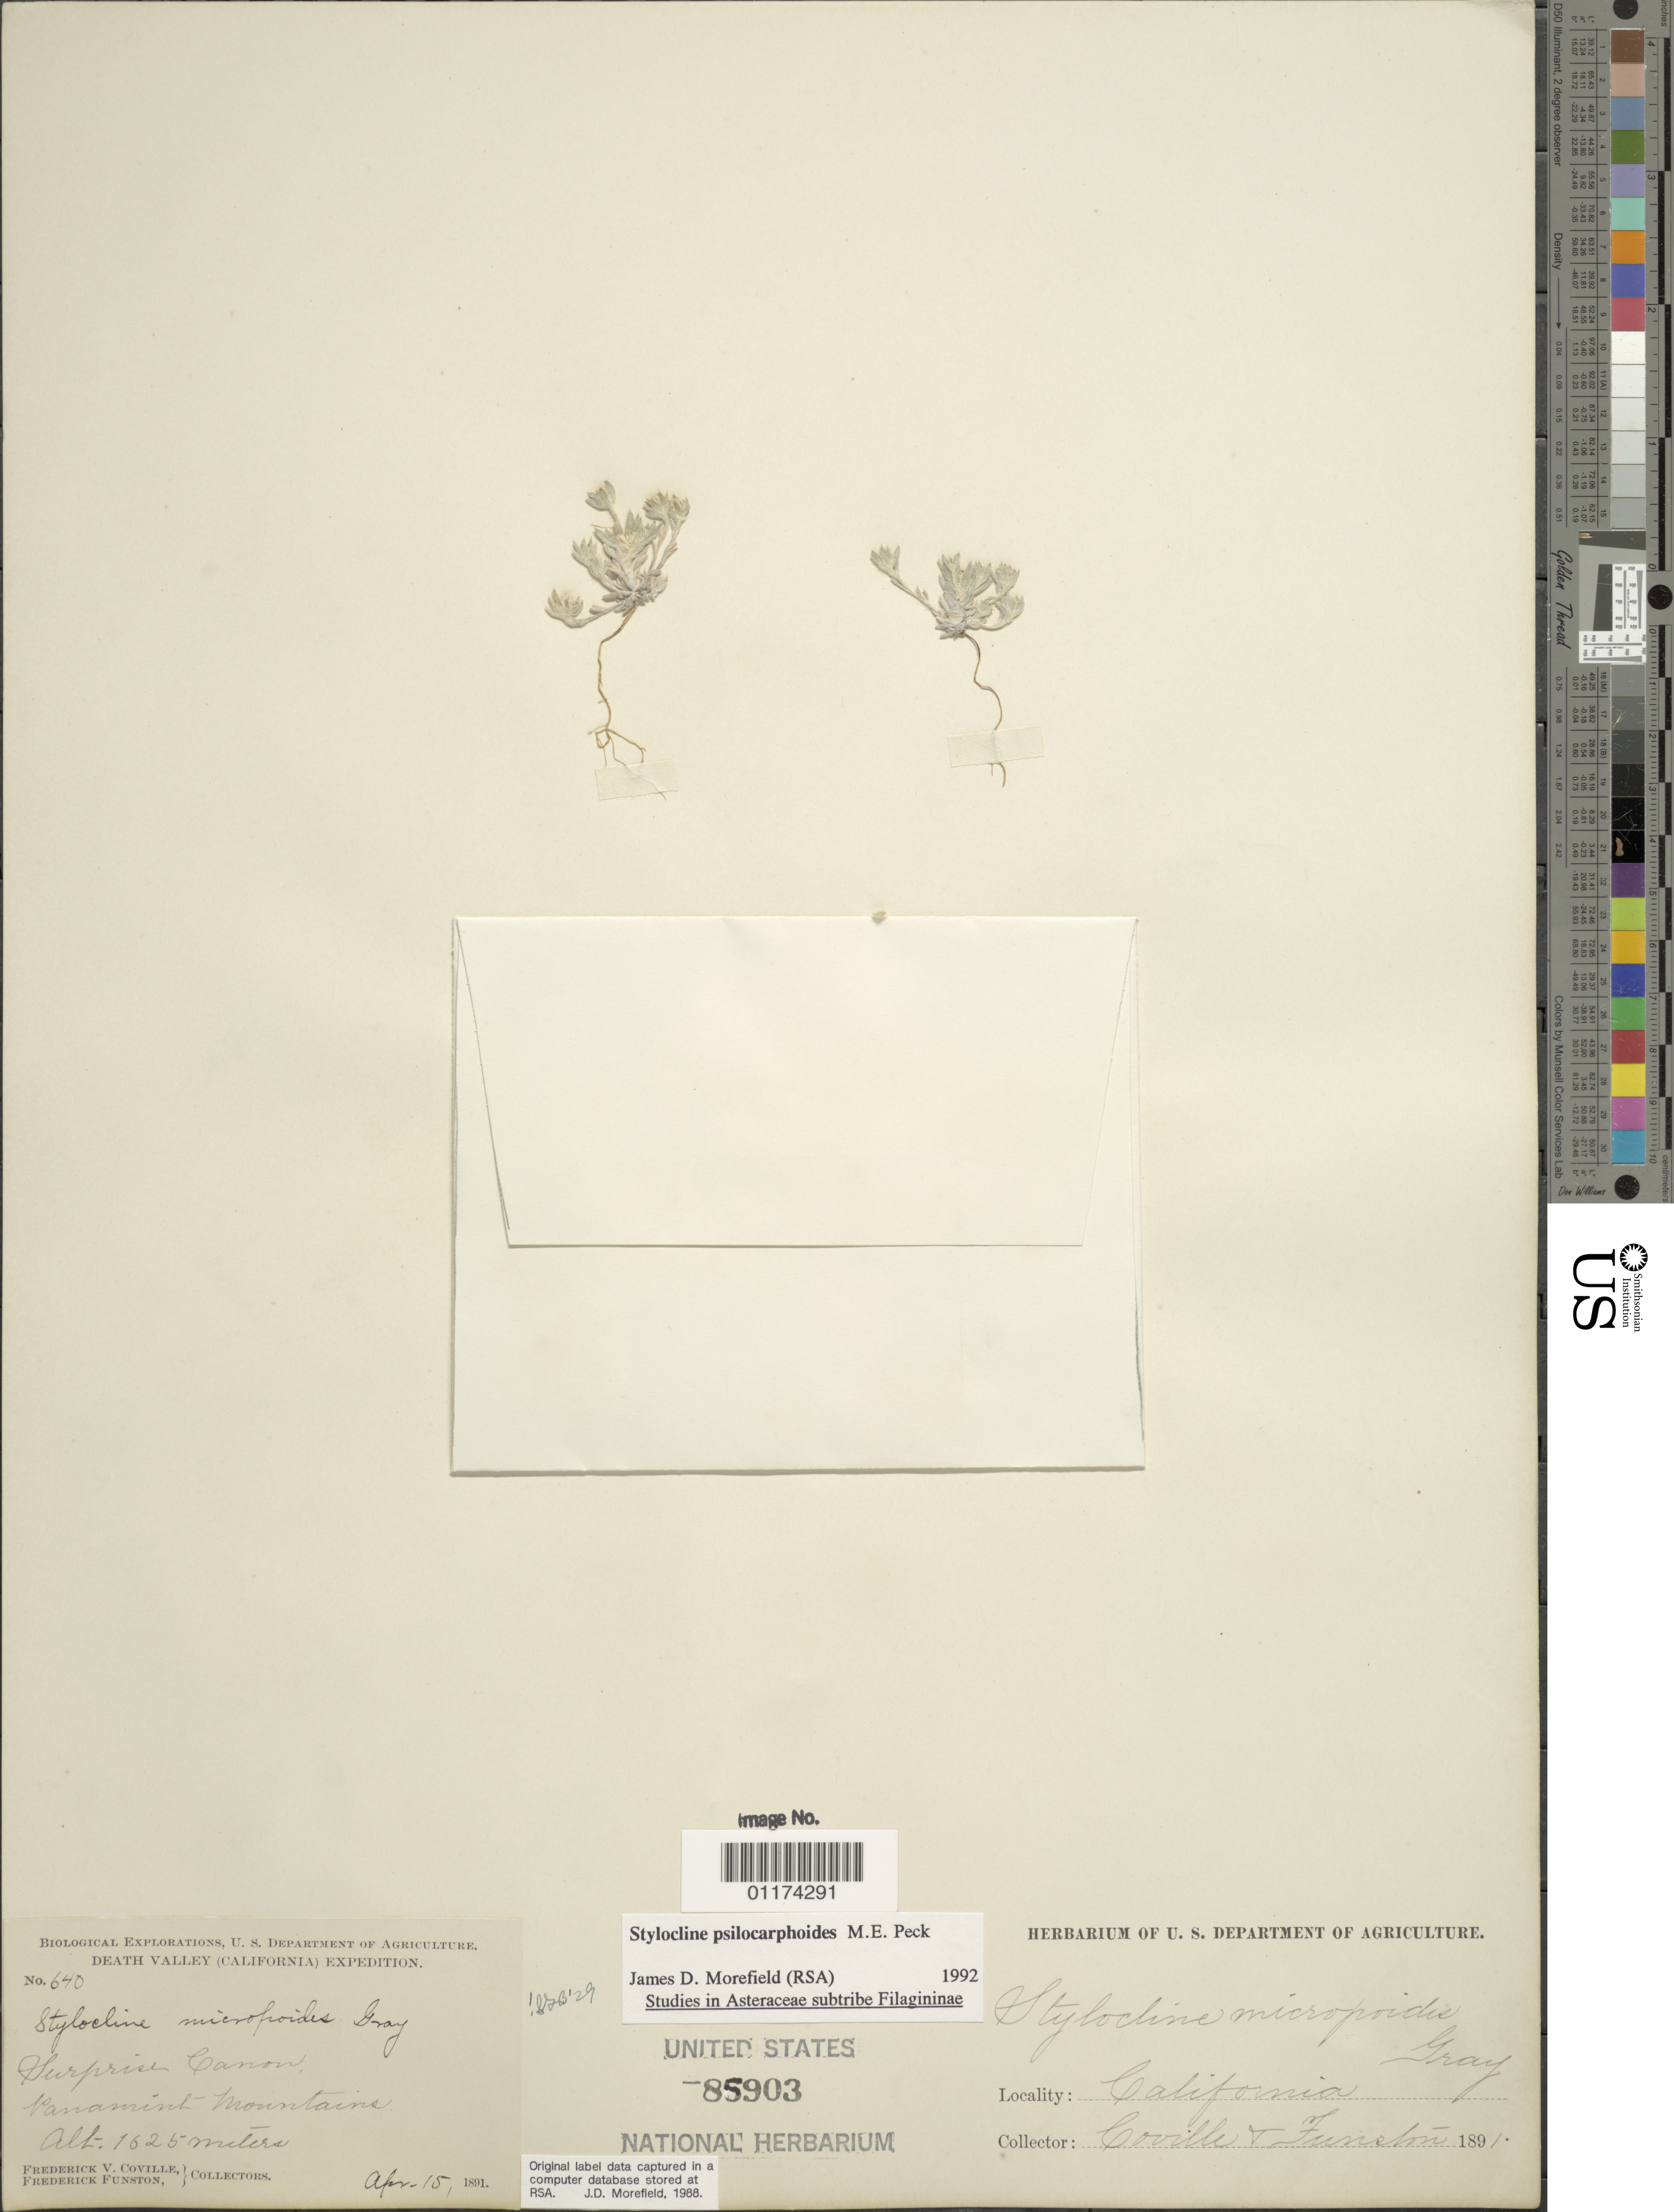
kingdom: Plantae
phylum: Tracheophyta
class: Magnoliopsida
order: Asterales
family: Asteraceae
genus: Stylocline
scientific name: Stylocline psilocarphoides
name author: M. Peck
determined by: Morefield, James D., (RSA), Rancho Santa Ana Botanic Garden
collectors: F. V. Coville & F. Funston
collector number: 640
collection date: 1891-04-15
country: United States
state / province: California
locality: Surprise Canyon, Panamint Mountains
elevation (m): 495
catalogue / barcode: US 85903